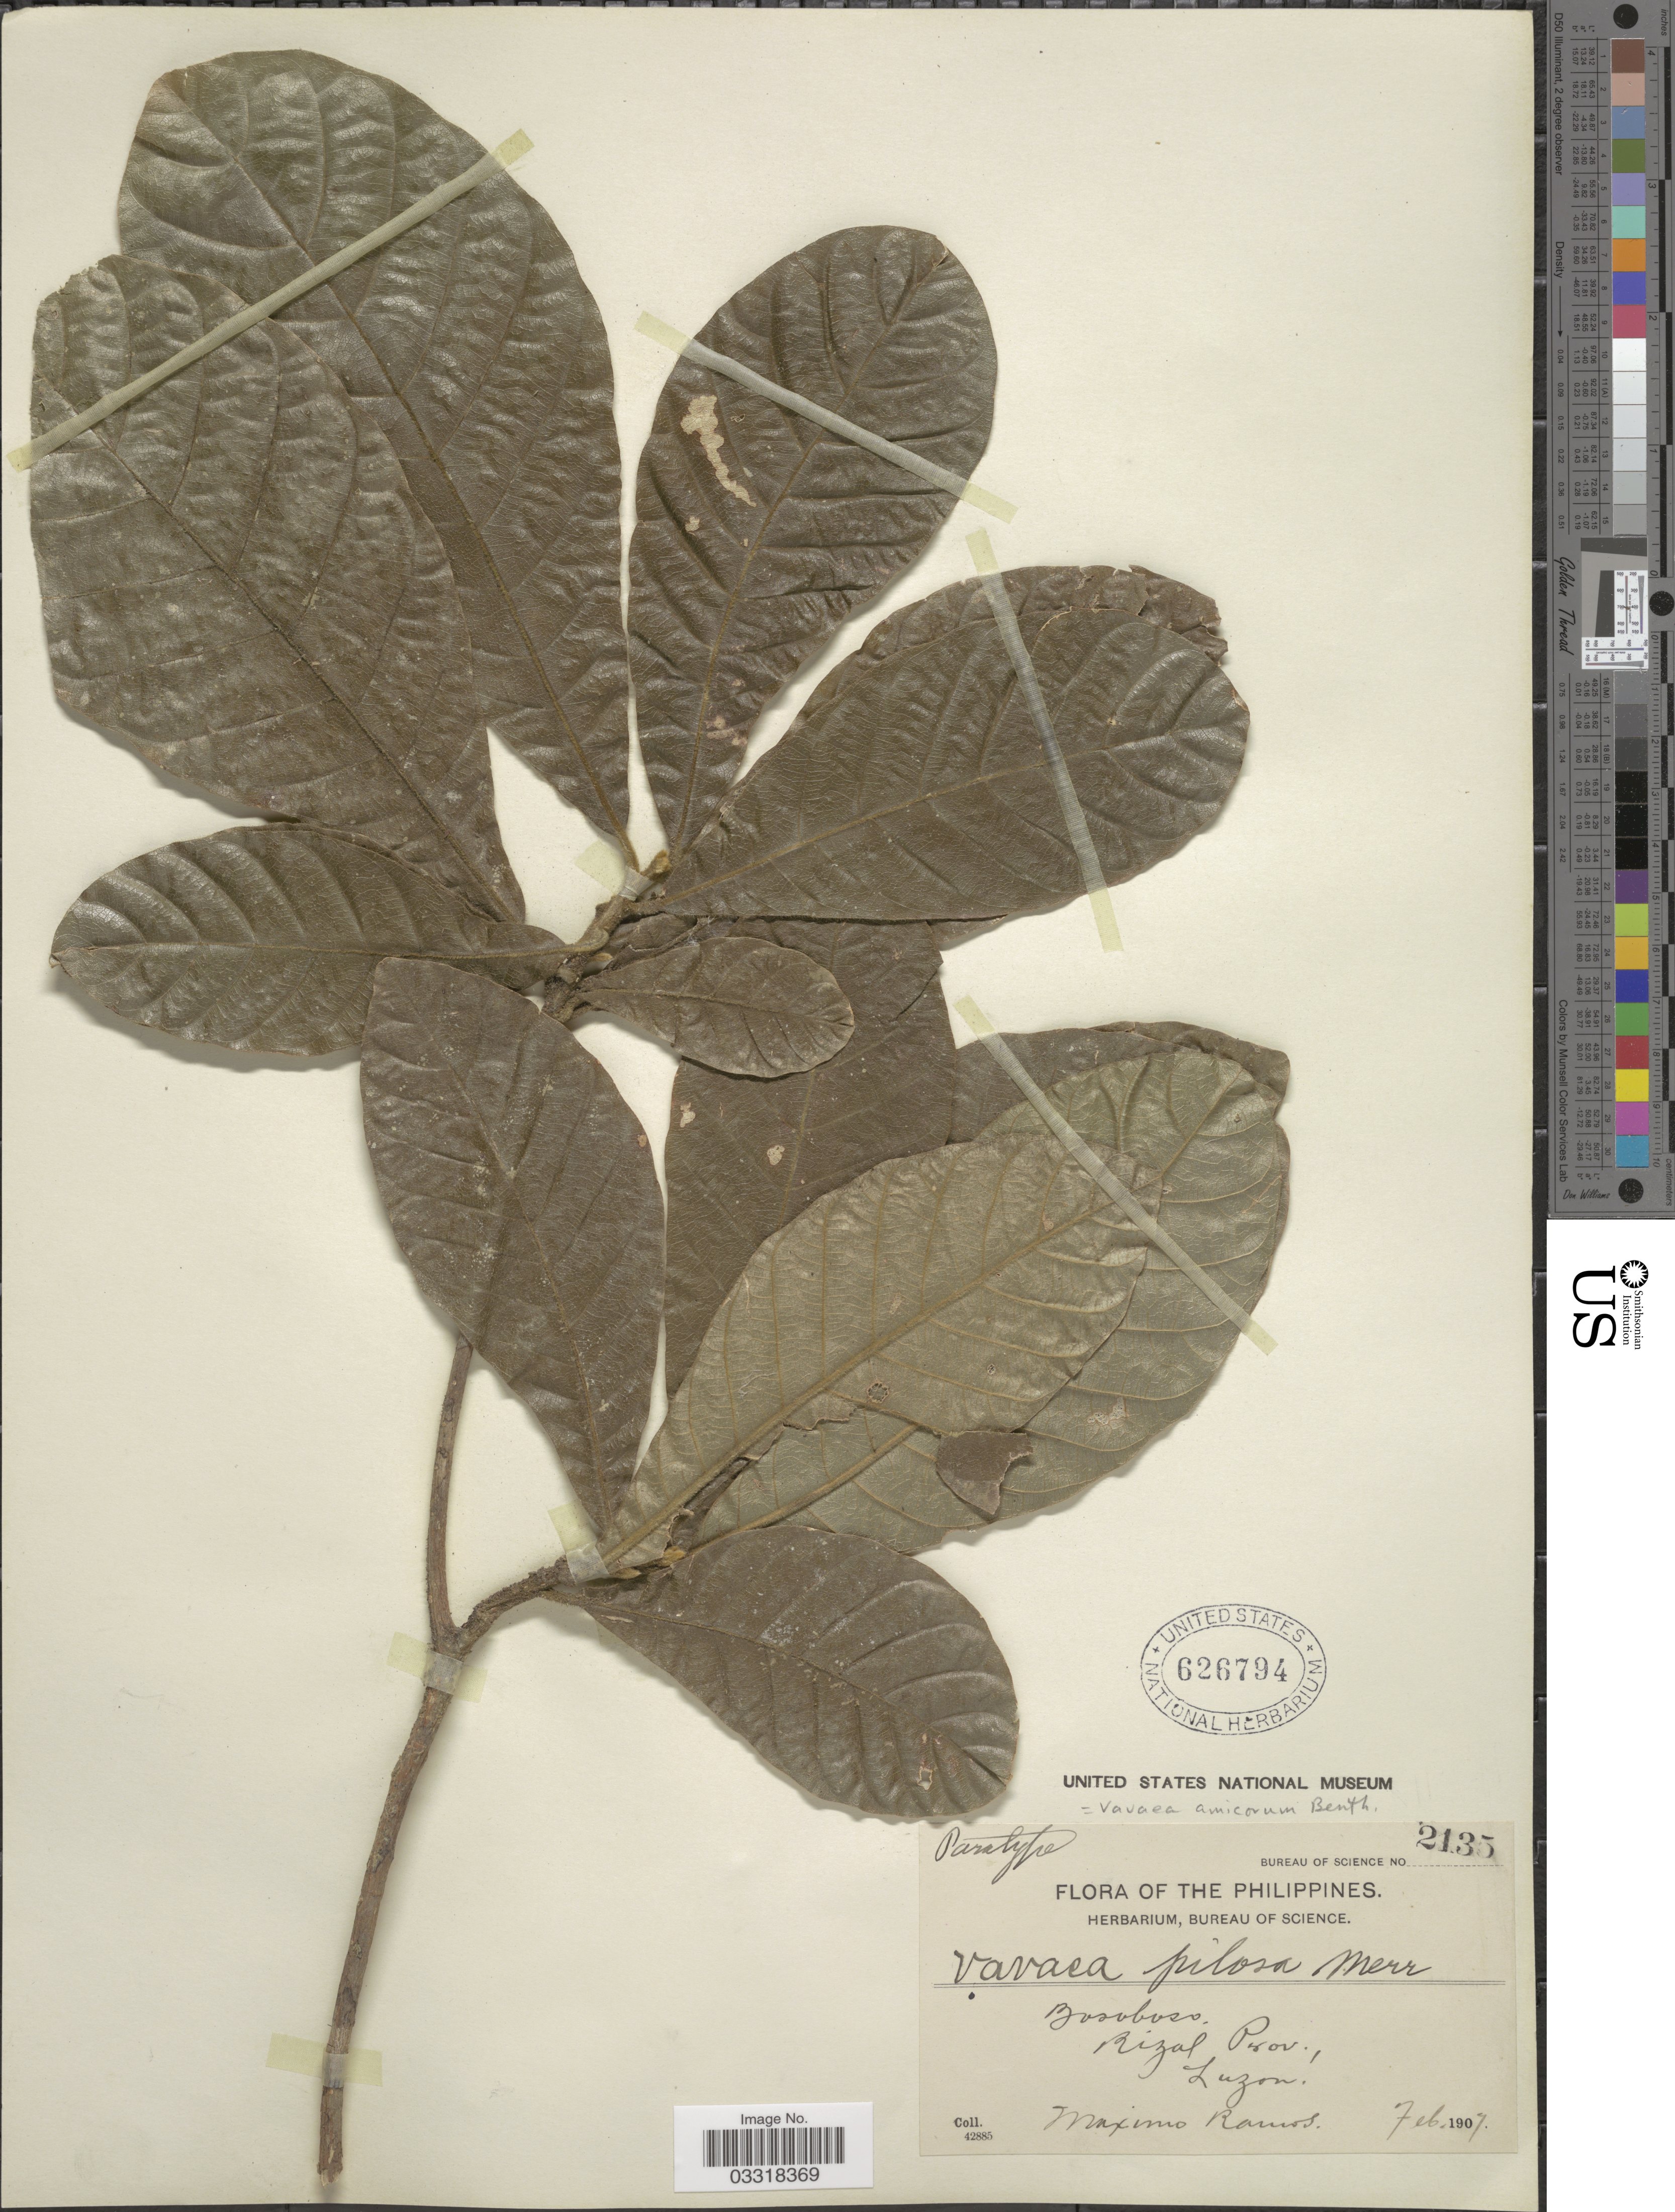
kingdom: Plantae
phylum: Tracheophyta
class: Magnoliopsida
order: Sapindales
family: Meliaceae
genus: Vavaea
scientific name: Vavaea amicorum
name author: Benth.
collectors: M. Ramos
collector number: Bureau of Science 2135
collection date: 1907-02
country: Philippines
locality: Bosoboso. Rizal Prov., Luzon.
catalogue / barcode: US 626794